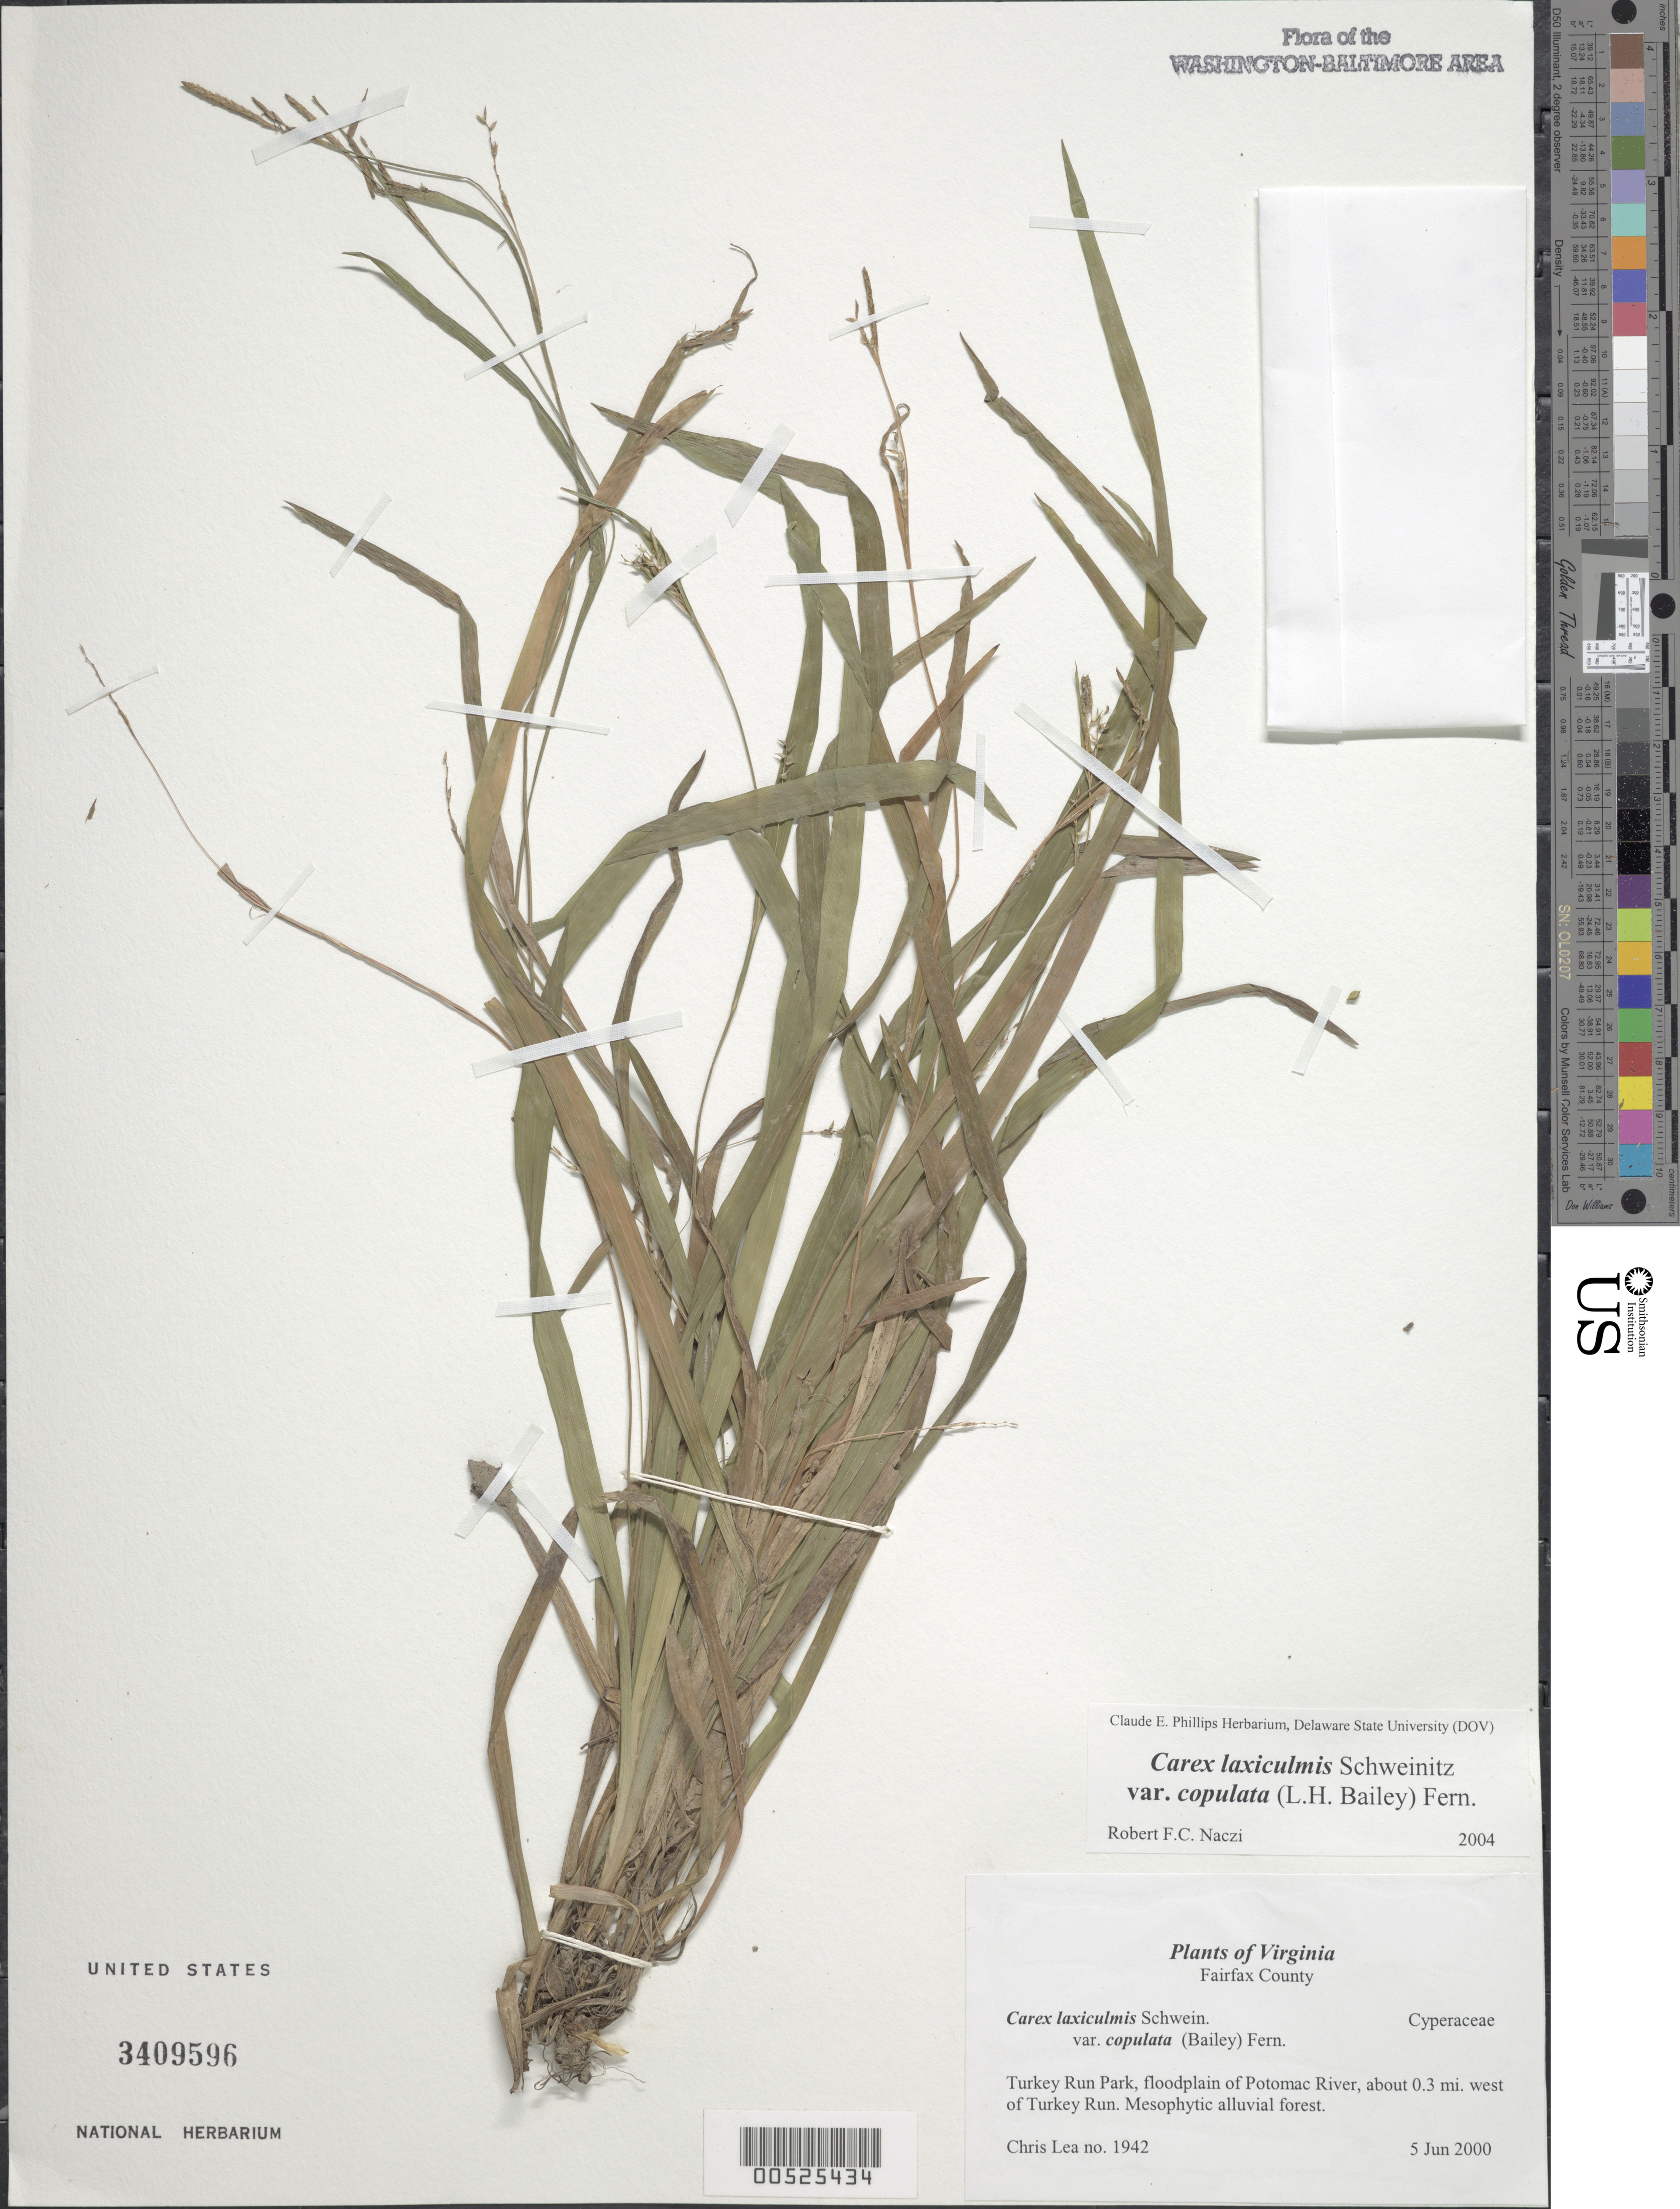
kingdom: Plantae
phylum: Tracheophyta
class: Liliopsida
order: Poales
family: Cyperaceae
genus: Carex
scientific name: Carex laxiculmis var. copulata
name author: (L.H. Bailey) Fernald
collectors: C. Lea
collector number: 1942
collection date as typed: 05 Jun 2000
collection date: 2000-06-05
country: United States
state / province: Virginia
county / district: Fairfax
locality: Turkey Run Park, floodplain of Potomac River, about 0.3 mi. west of Turkey Run.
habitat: Mesophytic alluvial forest.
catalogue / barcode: US 3409596